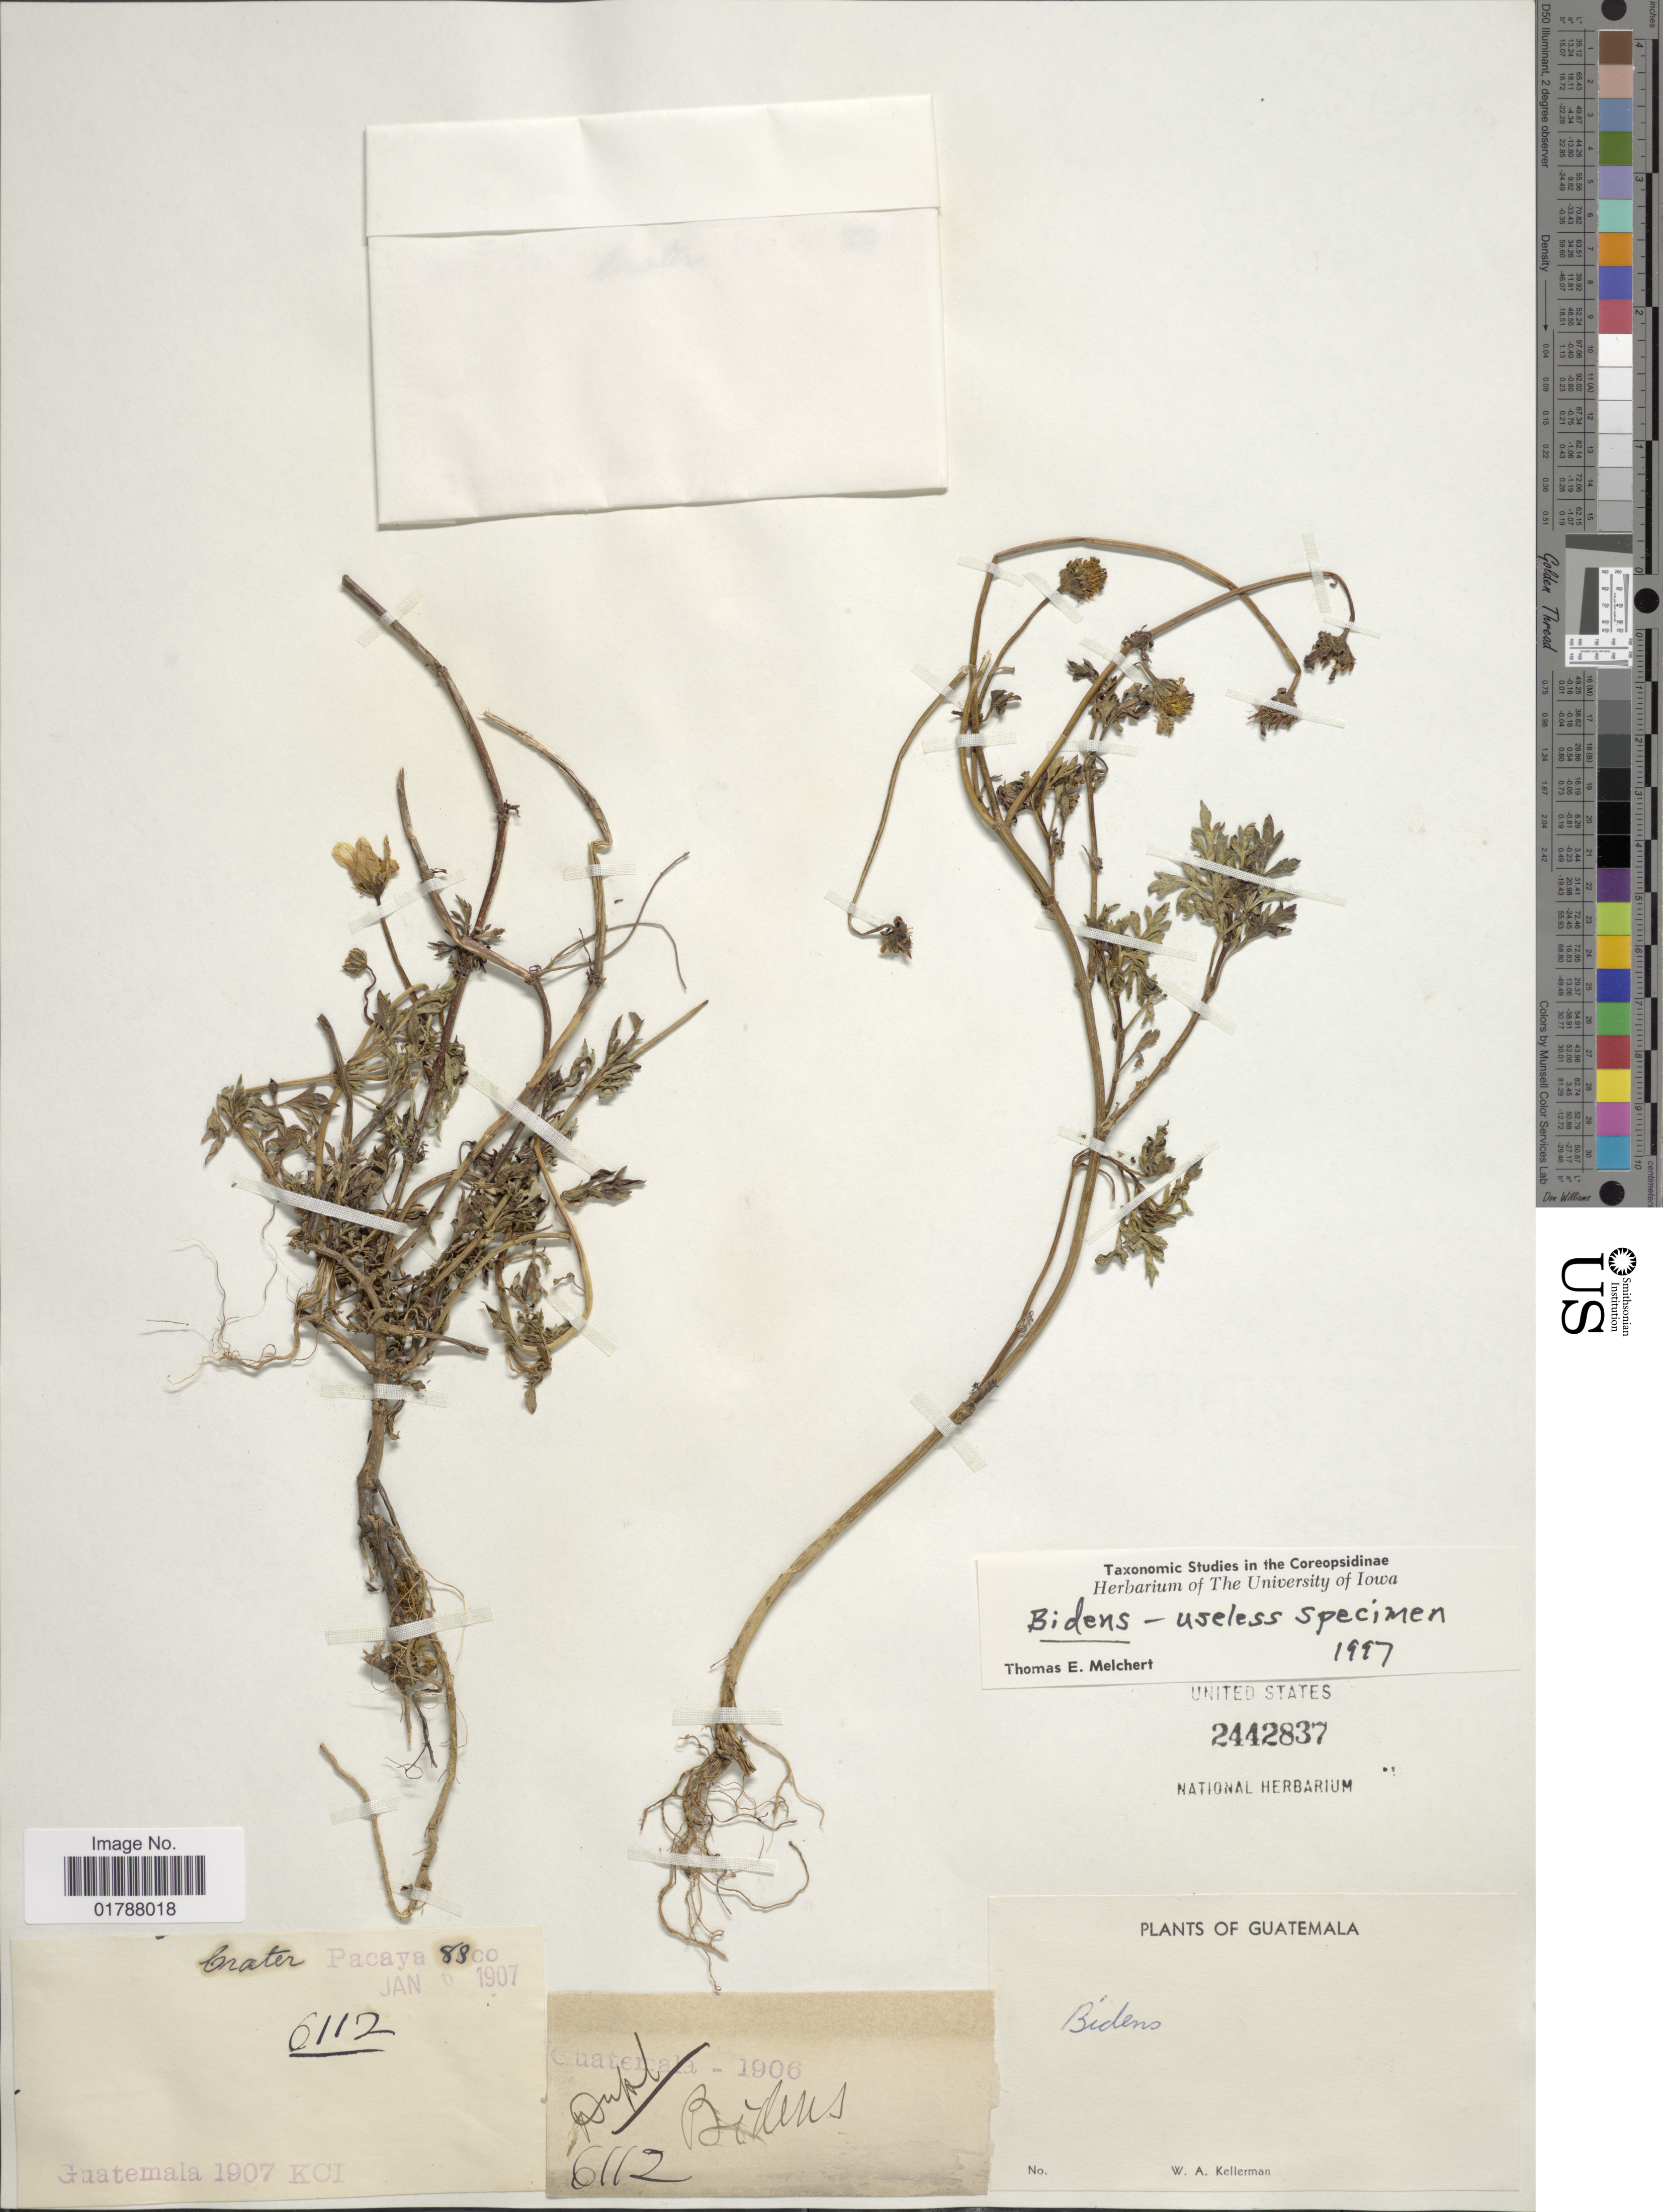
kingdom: Plantae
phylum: Tracheophyta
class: Magnoliopsida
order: Asterales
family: Asteraceae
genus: Bidens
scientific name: Bidens sp.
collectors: W. Kellerman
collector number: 6112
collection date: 1907-01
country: Guatemala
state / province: Guatemala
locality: Crater, Pacaya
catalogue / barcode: US 2442837